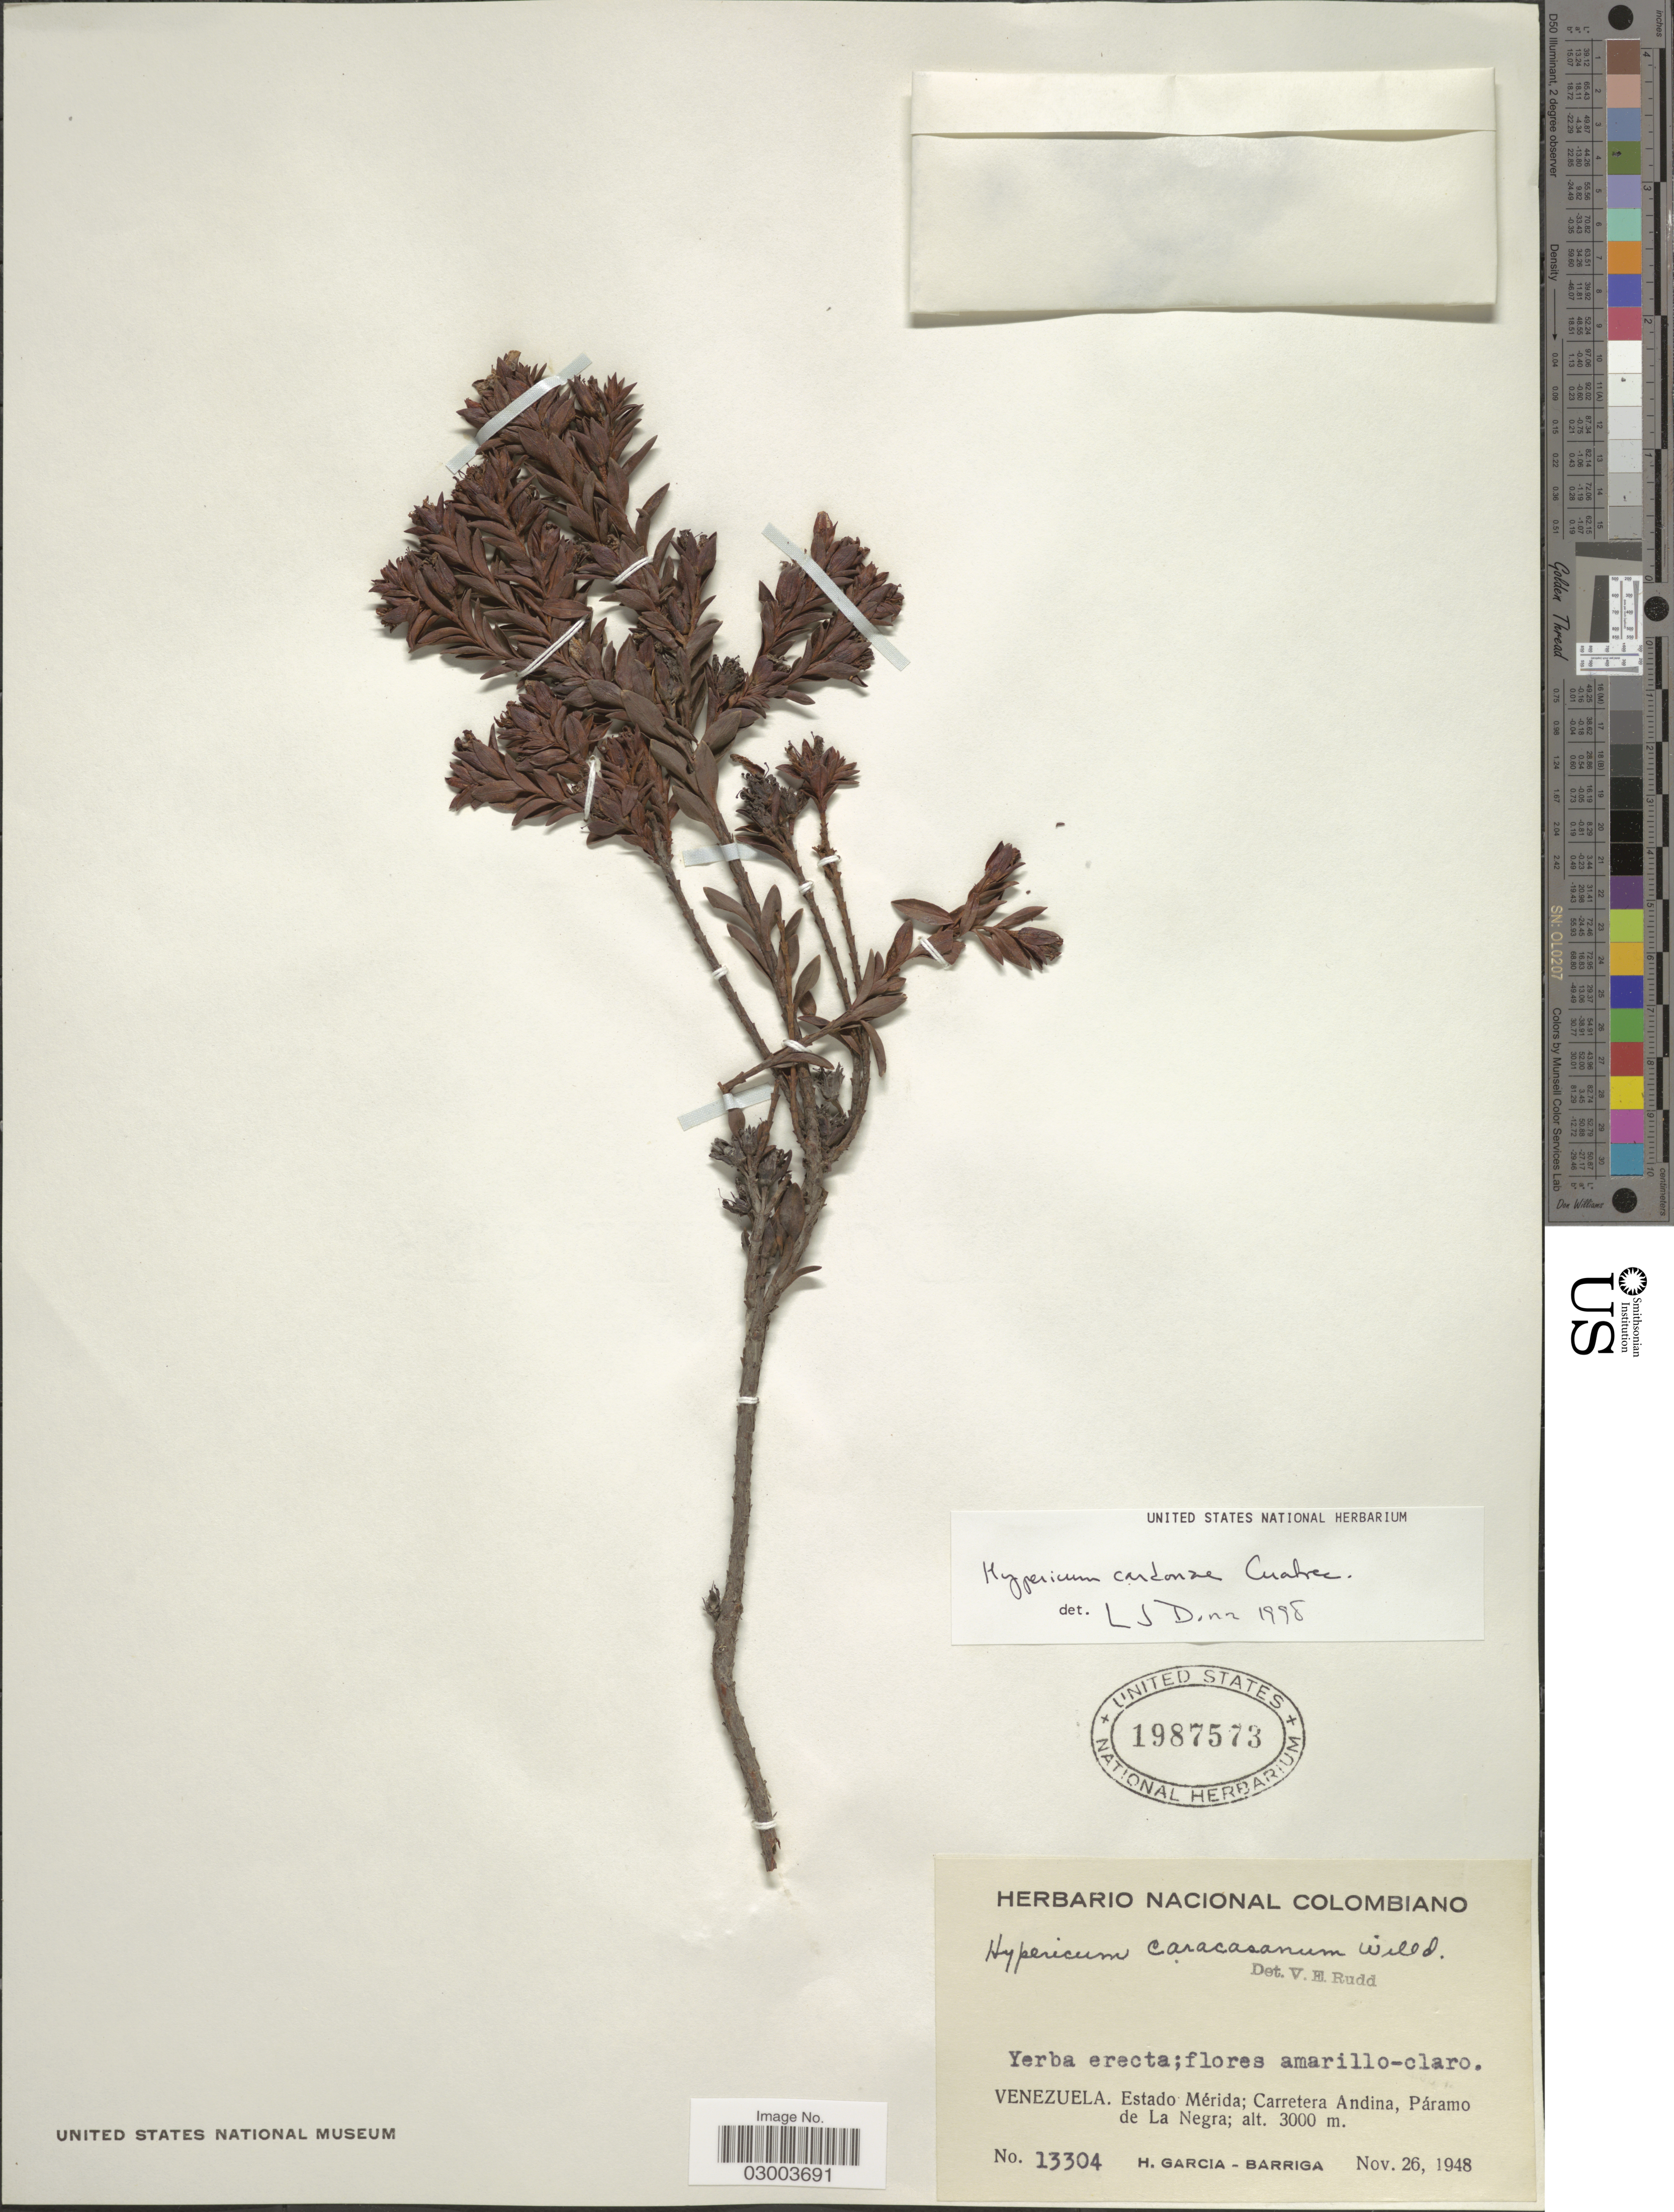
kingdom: Plantae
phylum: Tracheophyta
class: Magnoliopsida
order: Malpighiales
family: Hypericaceae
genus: Hypericum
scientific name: Hypericum cardonae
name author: Cuatrec.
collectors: H. García Barriga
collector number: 13304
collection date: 1948-11-26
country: Venezuela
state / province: Mérida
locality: Carretera Andina, Páramo de La Negra.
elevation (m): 3000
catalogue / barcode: US 1987573